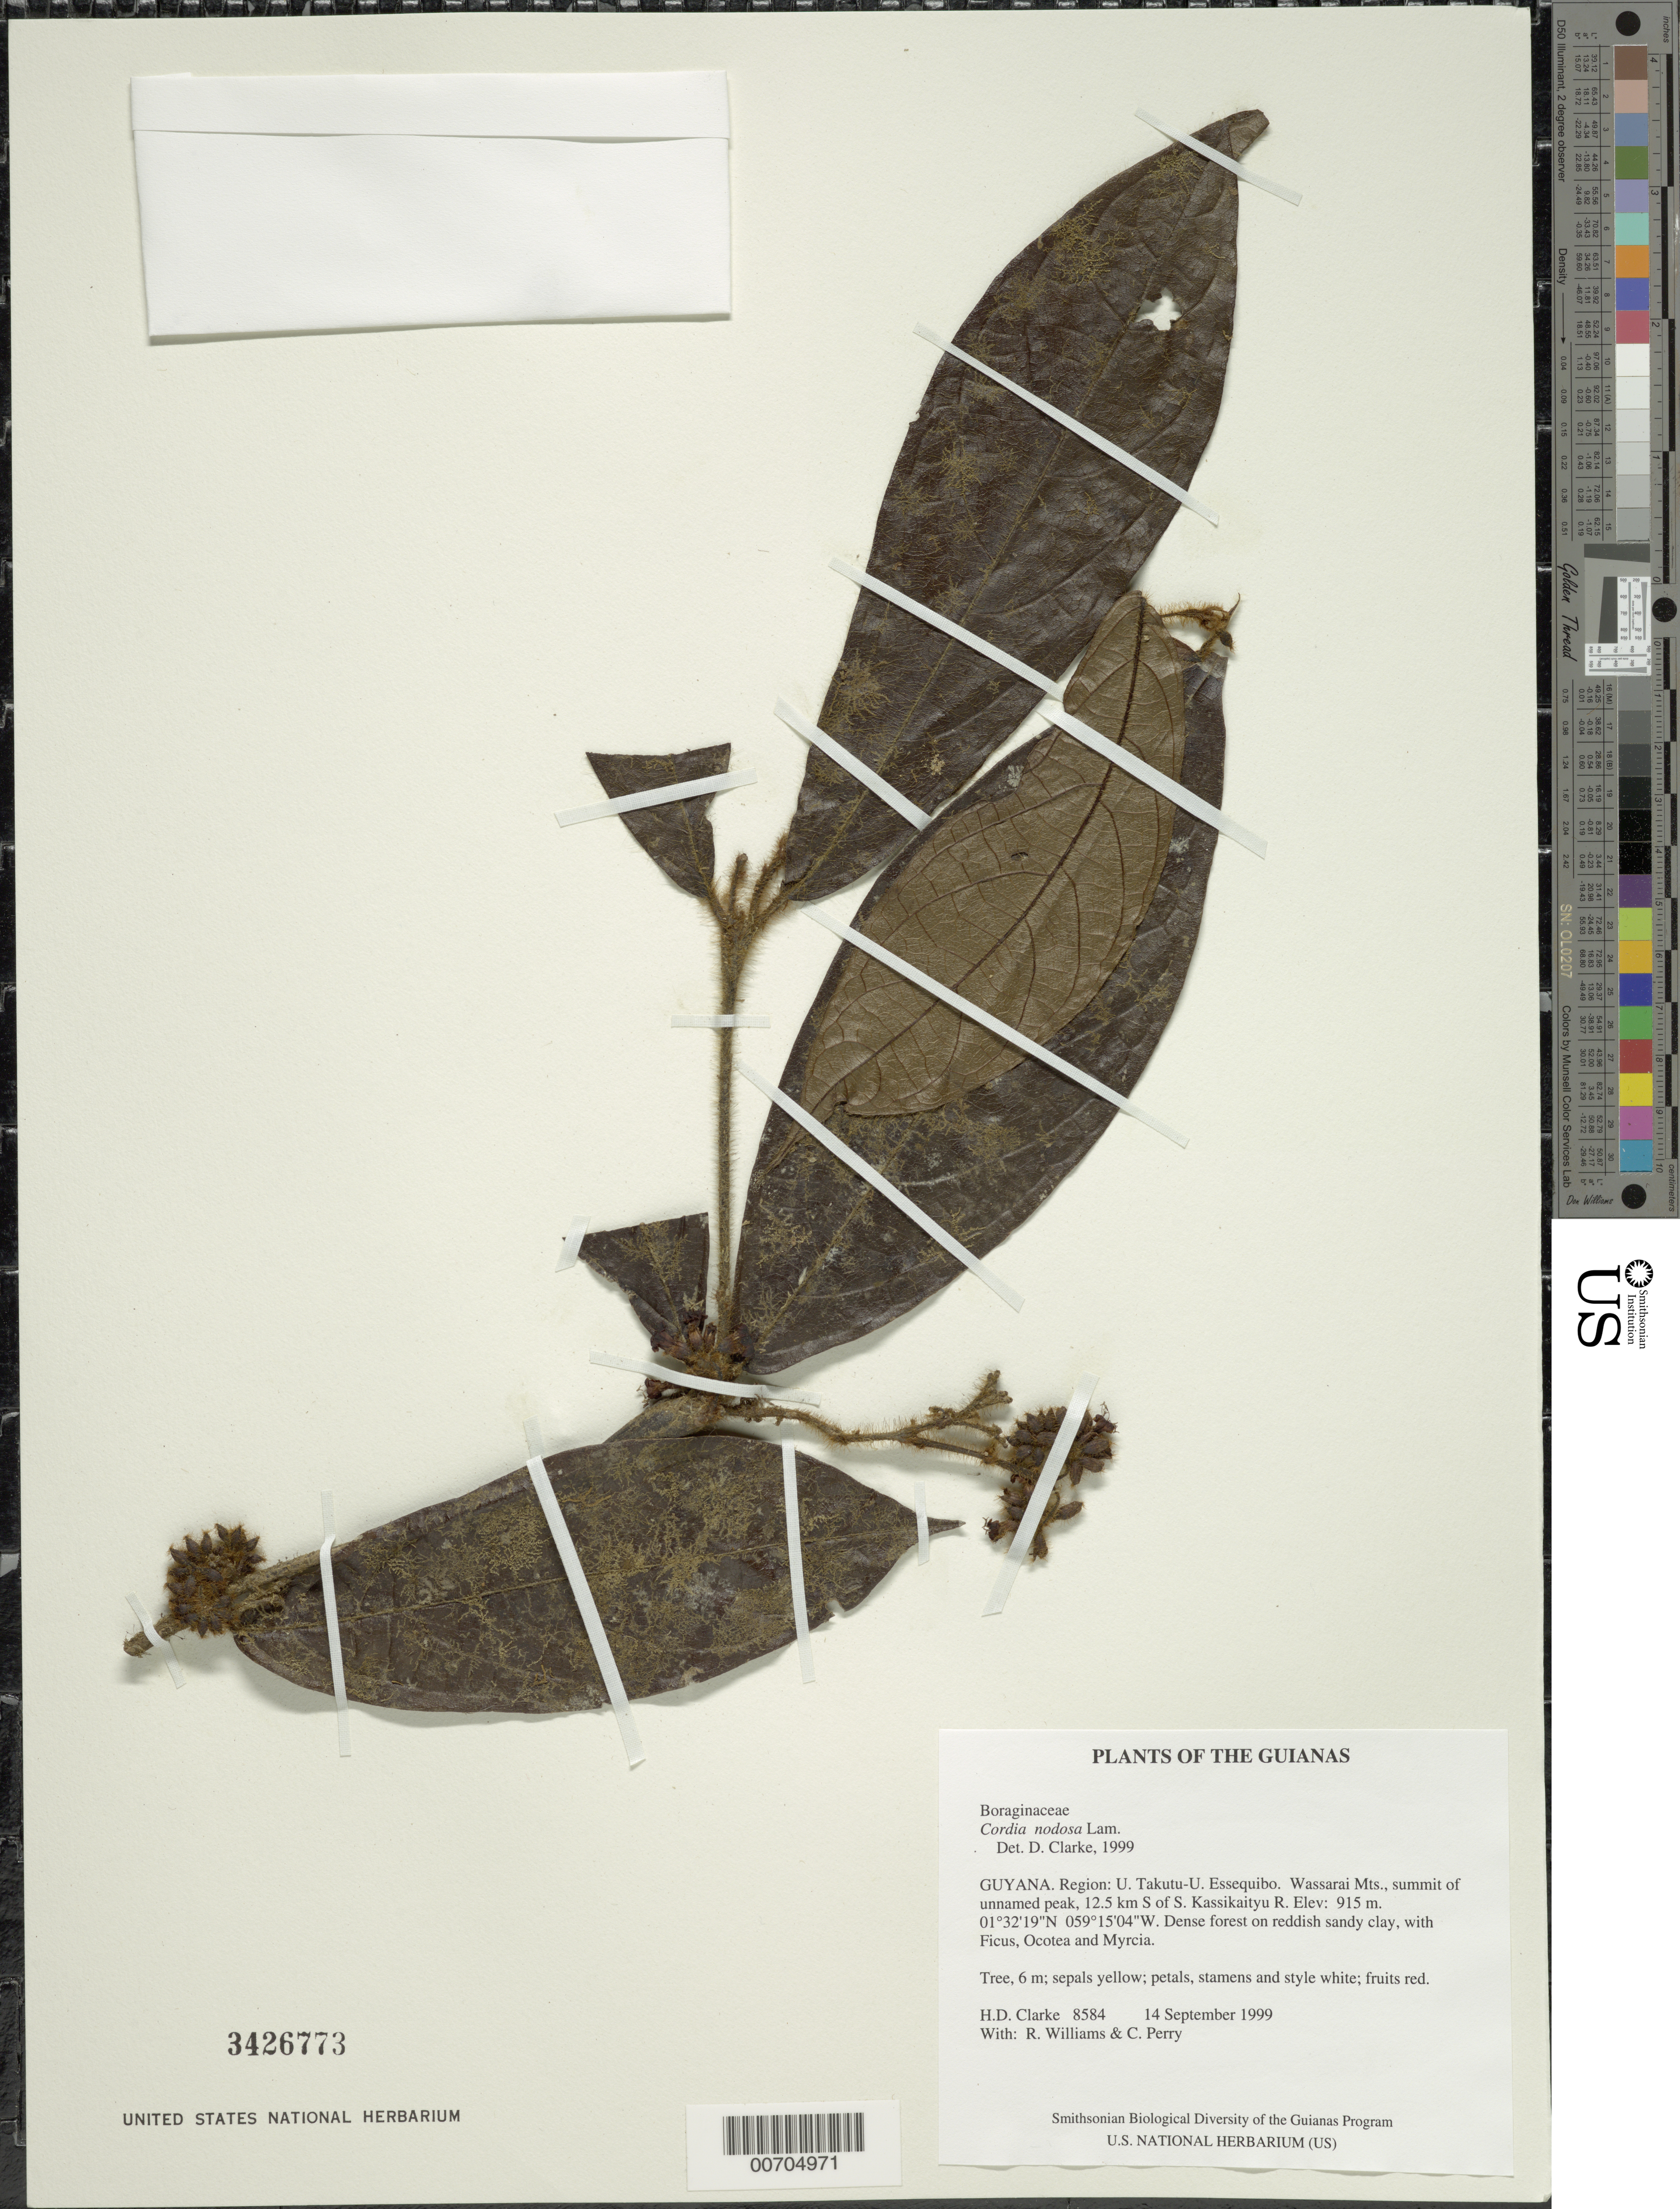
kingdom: Plantae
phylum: Tracheophyta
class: Magnoliopsida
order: Boraginales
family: Cordiaceae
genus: Cordia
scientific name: Cordia nodosa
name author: Lam.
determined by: Clarke, H. D., University of North Carolina (Asheville)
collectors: H. D. Clarke, R. Williams & C. Perry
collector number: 8584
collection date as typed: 14 September 1999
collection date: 1999-09-14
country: Guyana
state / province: U. Takutu-U. Essequibo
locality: Wassarai Mts., summit of unnamed peak, 12.5 km S of S. Kassikaityu R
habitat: Dense forest on reddish sandy clay, with Ficus, Ocotea and Myrcia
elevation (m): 915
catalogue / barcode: US 3426773